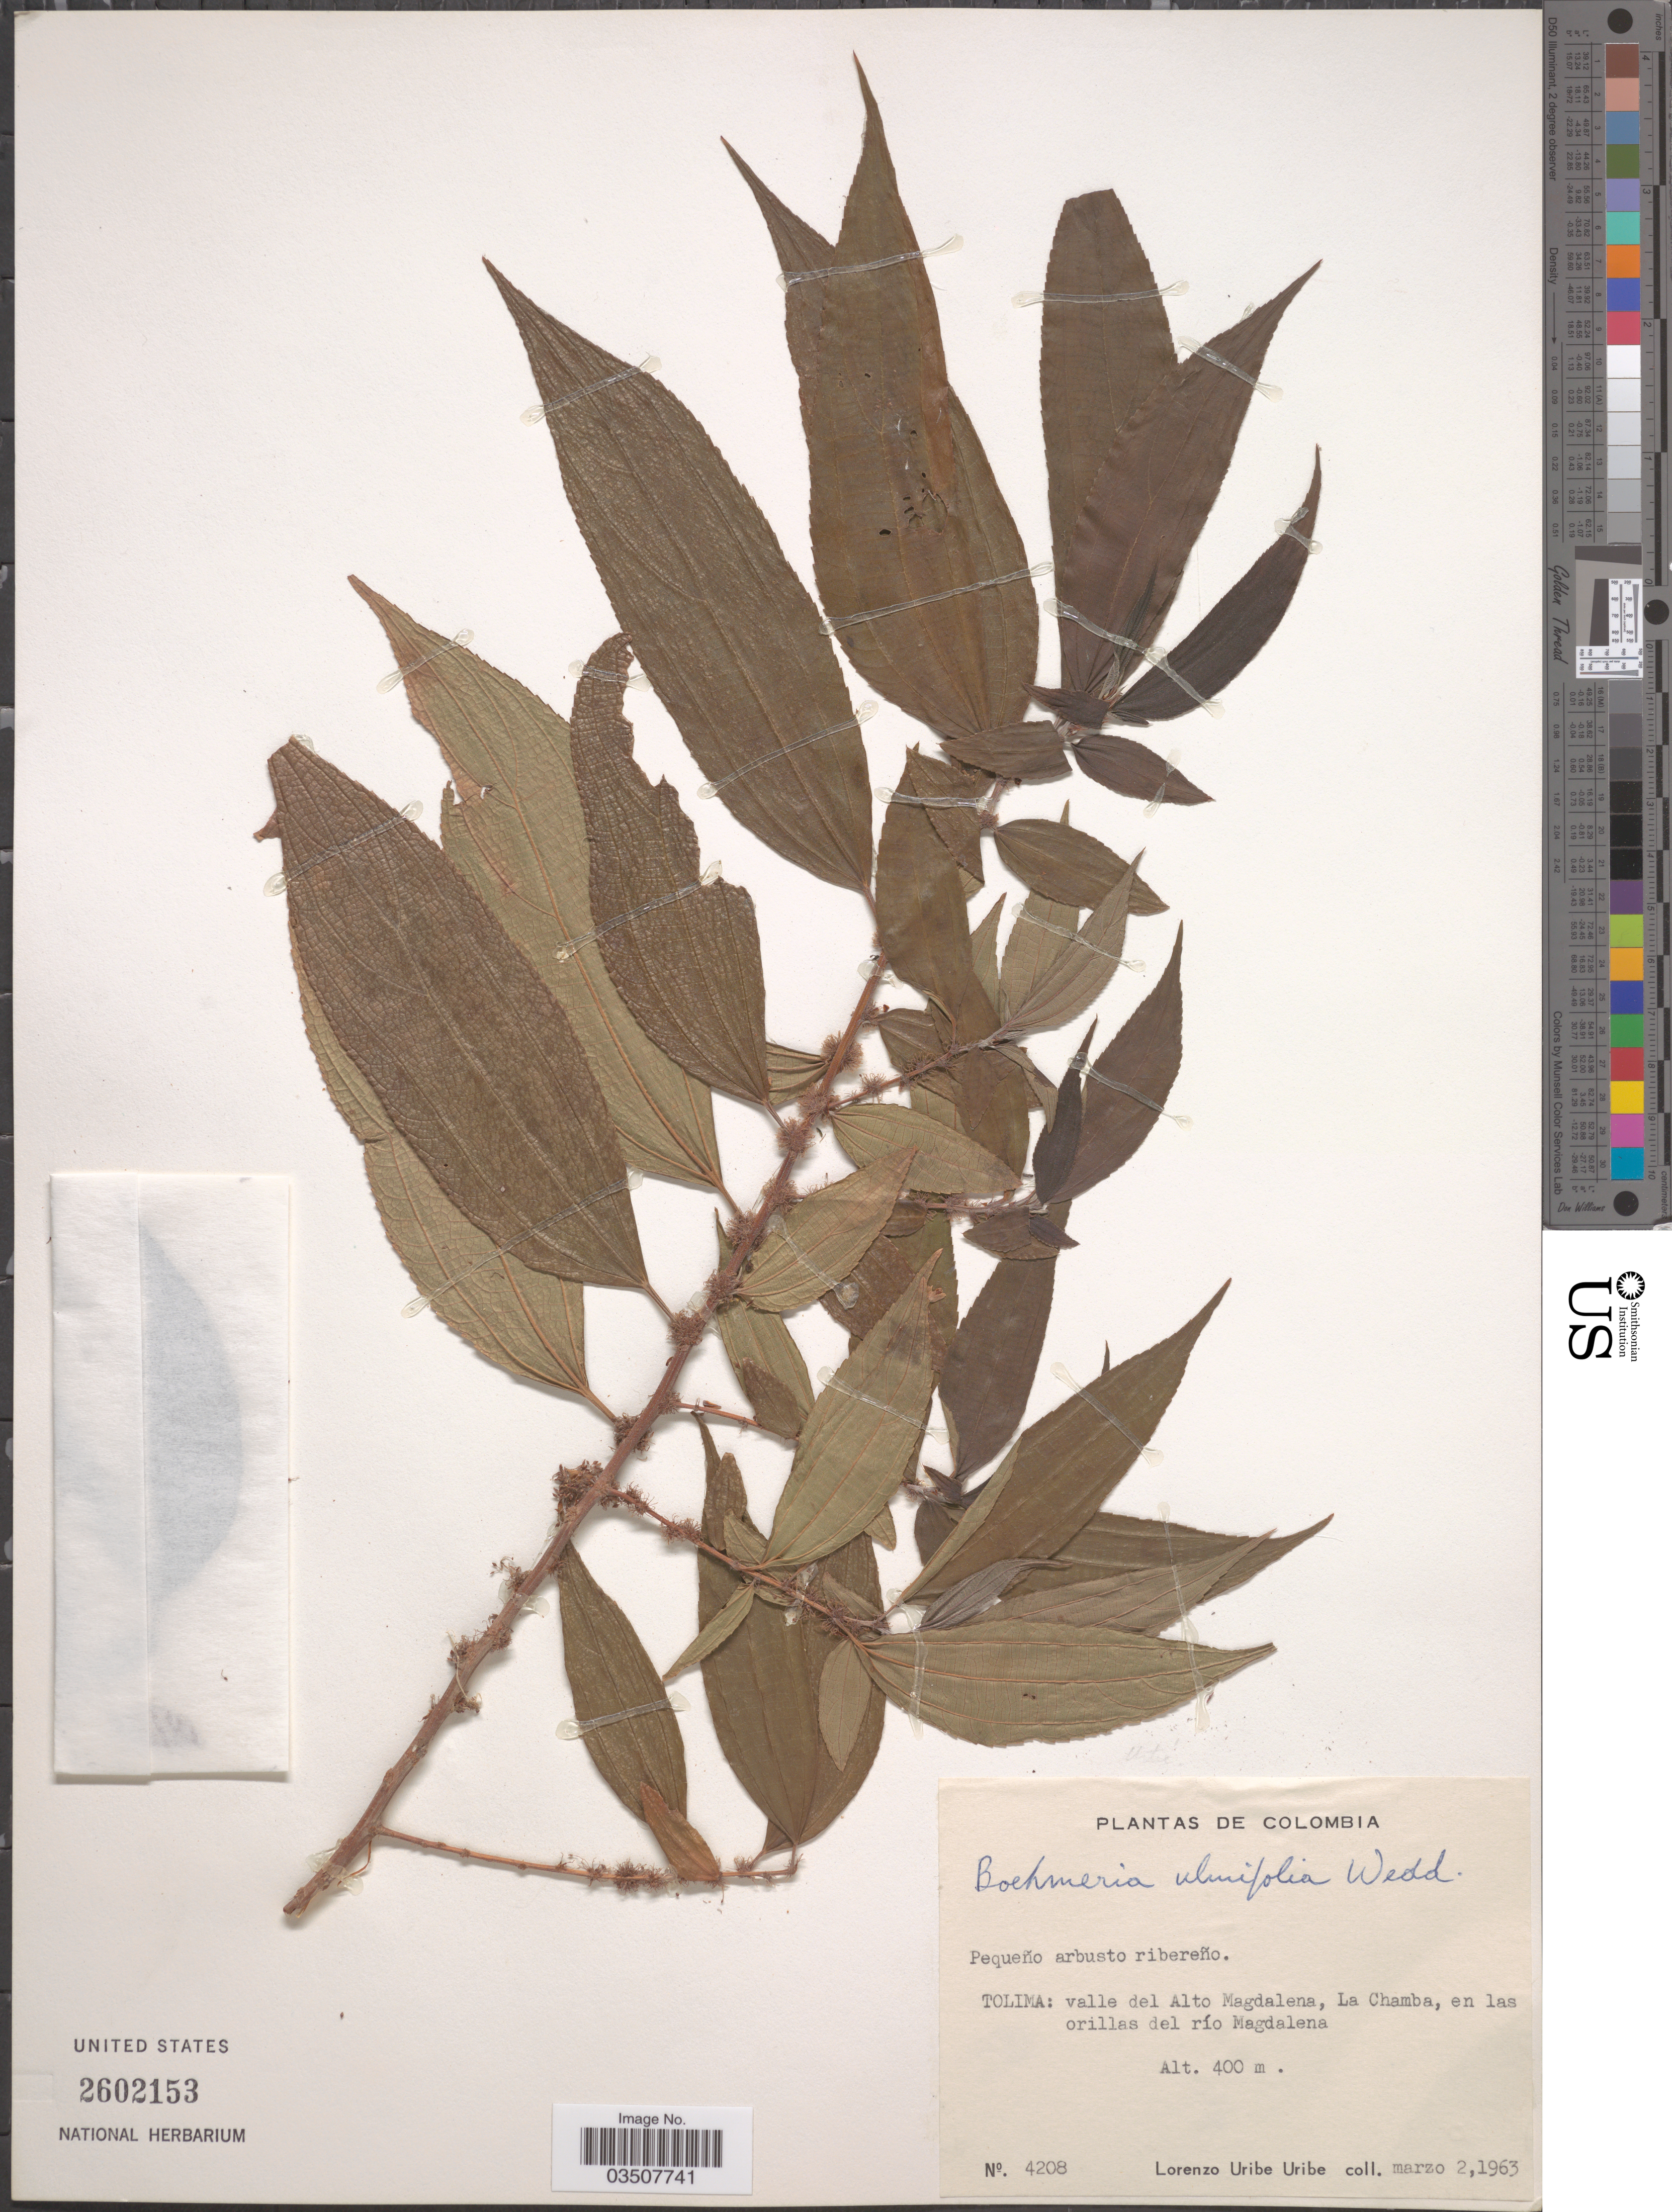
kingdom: Plantae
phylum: Tracheophyta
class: Magnoliopsida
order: Rosales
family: Urticaceae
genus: Boehmeria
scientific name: Boehmeria ulmifolia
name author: Wedd.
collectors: L. Uribe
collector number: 4208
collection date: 1963-03-02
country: Colombia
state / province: Tolima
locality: Valle del Alto Magdalena, La Chamba, en las orillas del río Magdalena.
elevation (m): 400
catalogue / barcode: US 2602153